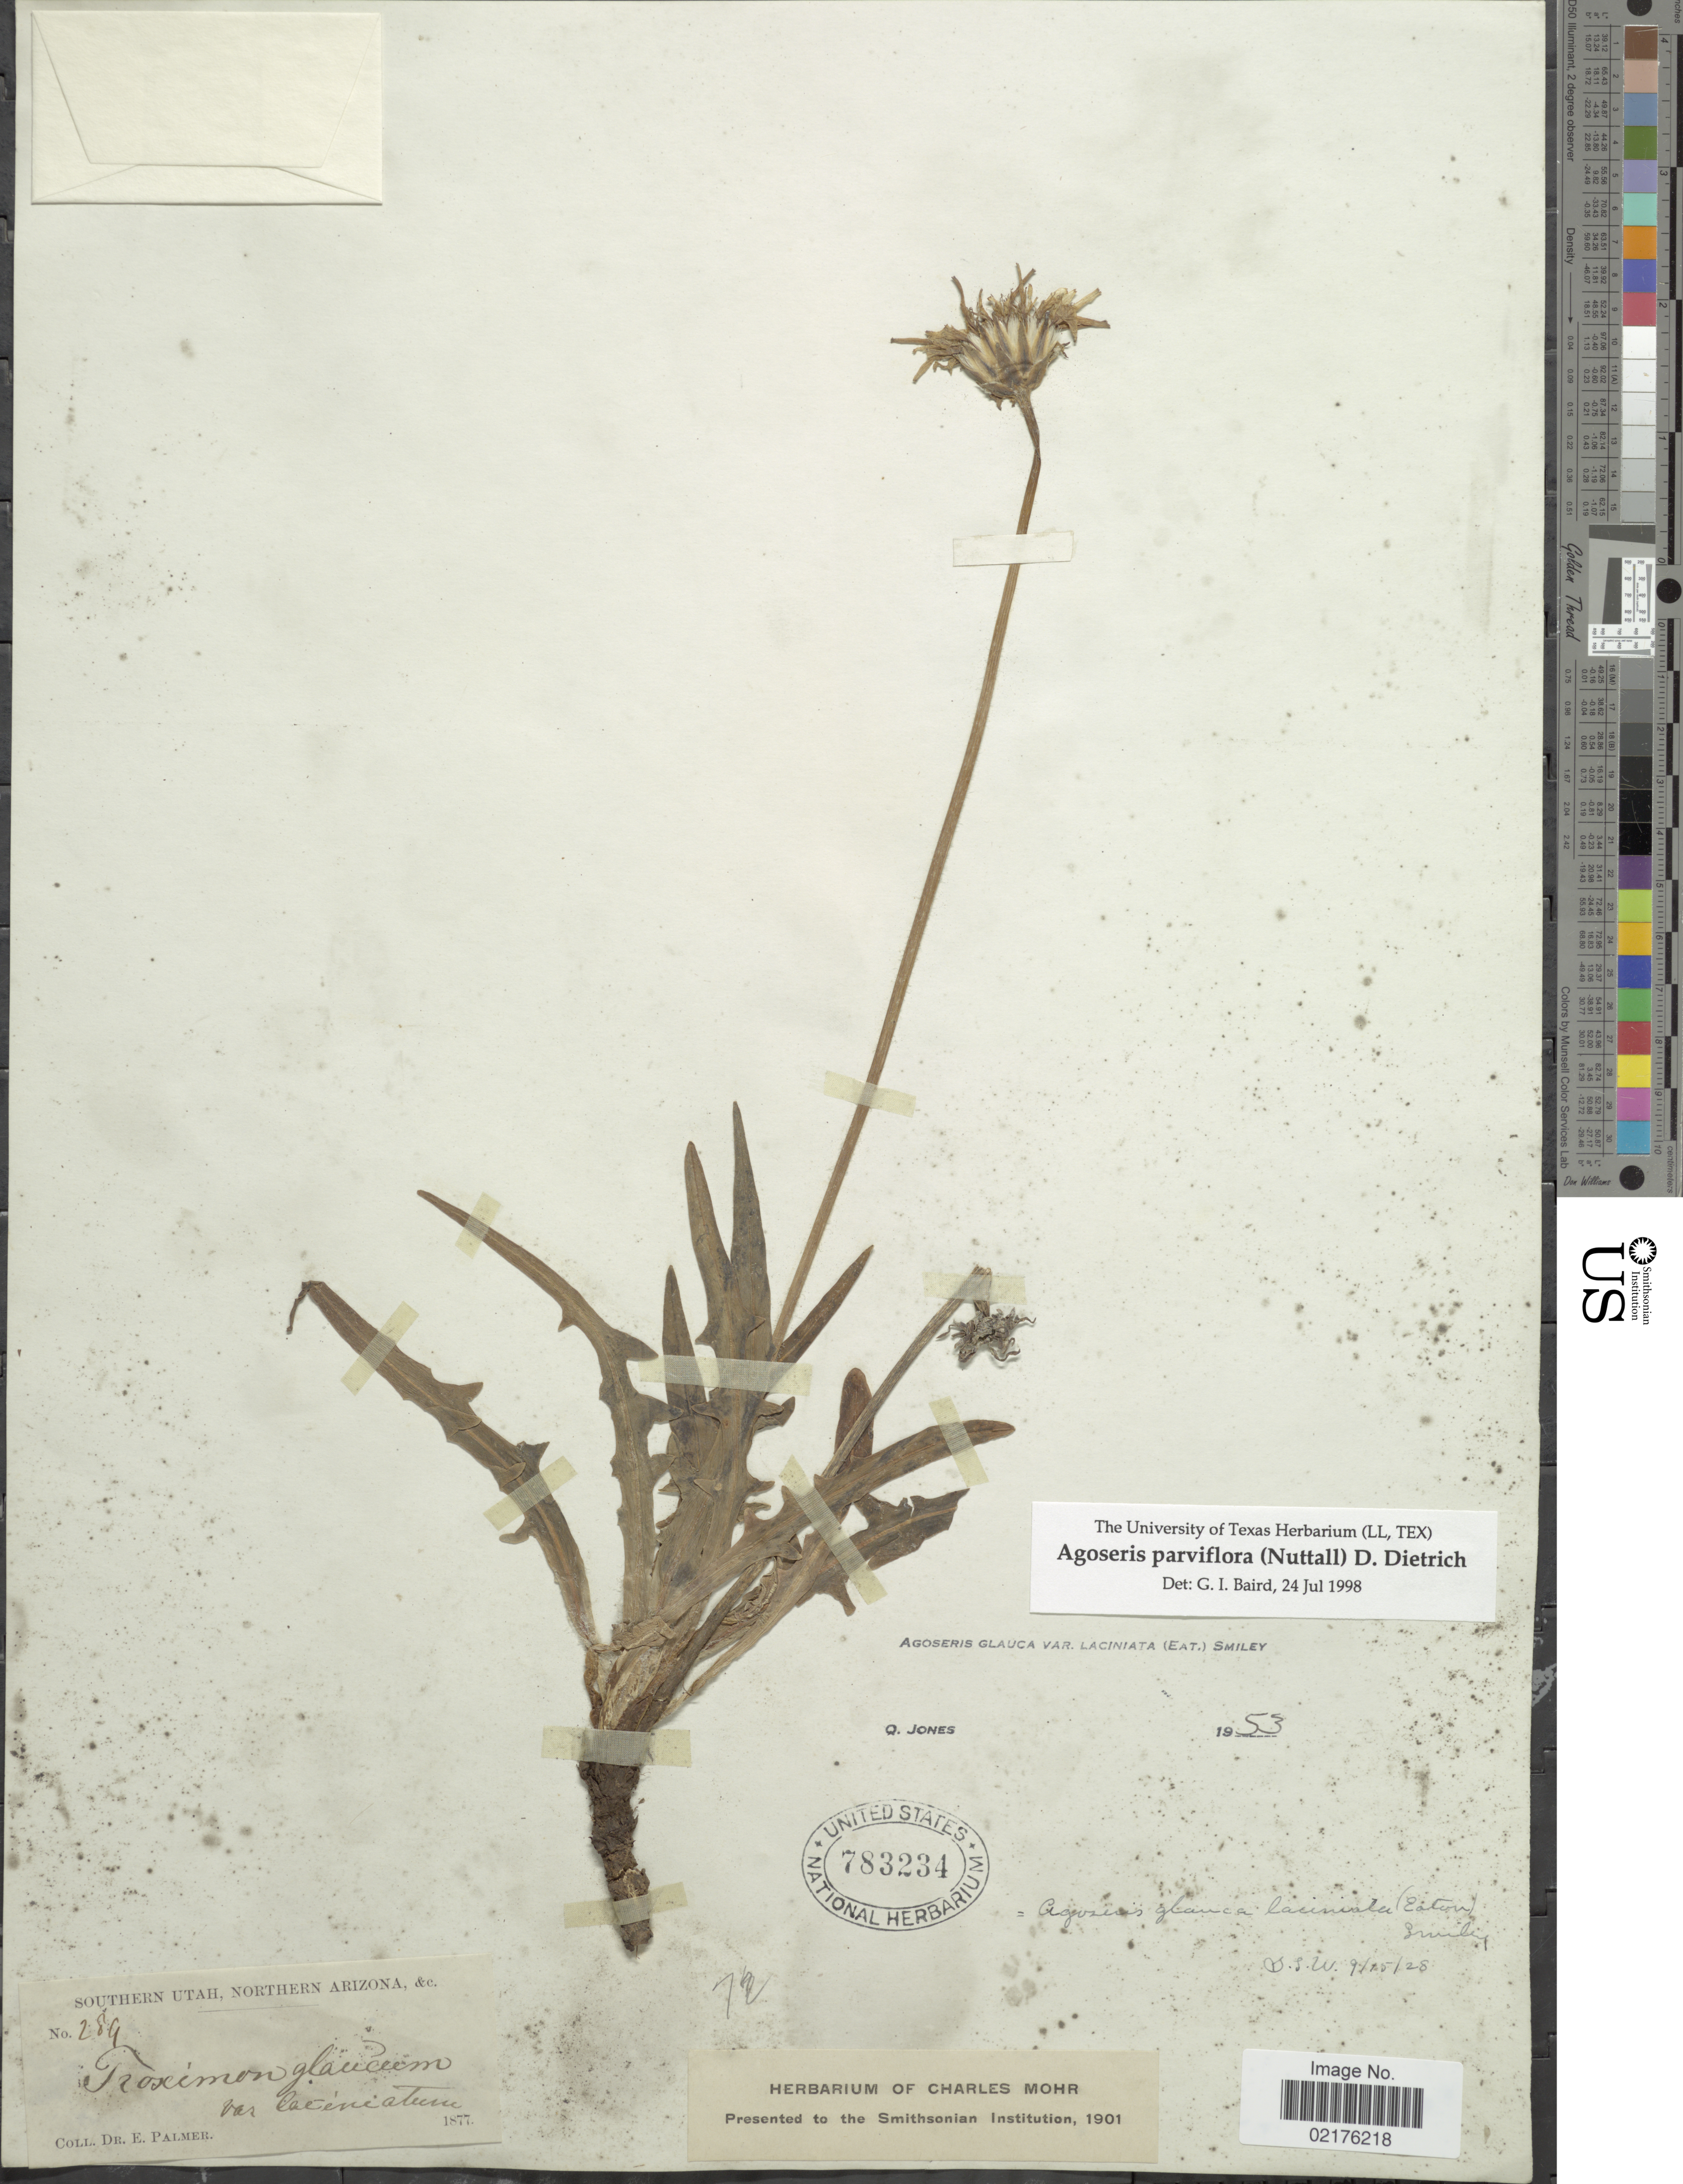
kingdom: Plantae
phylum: Tracheophyta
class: Magnoliopsida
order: Asterales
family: Asteraceae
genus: Agoseris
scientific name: Agoseris parviflora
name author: (Nutt.) D. Dietr.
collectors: E. Palmer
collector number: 284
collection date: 1877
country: United States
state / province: Utah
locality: Southern Utah, Northern Arizona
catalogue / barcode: US 783234